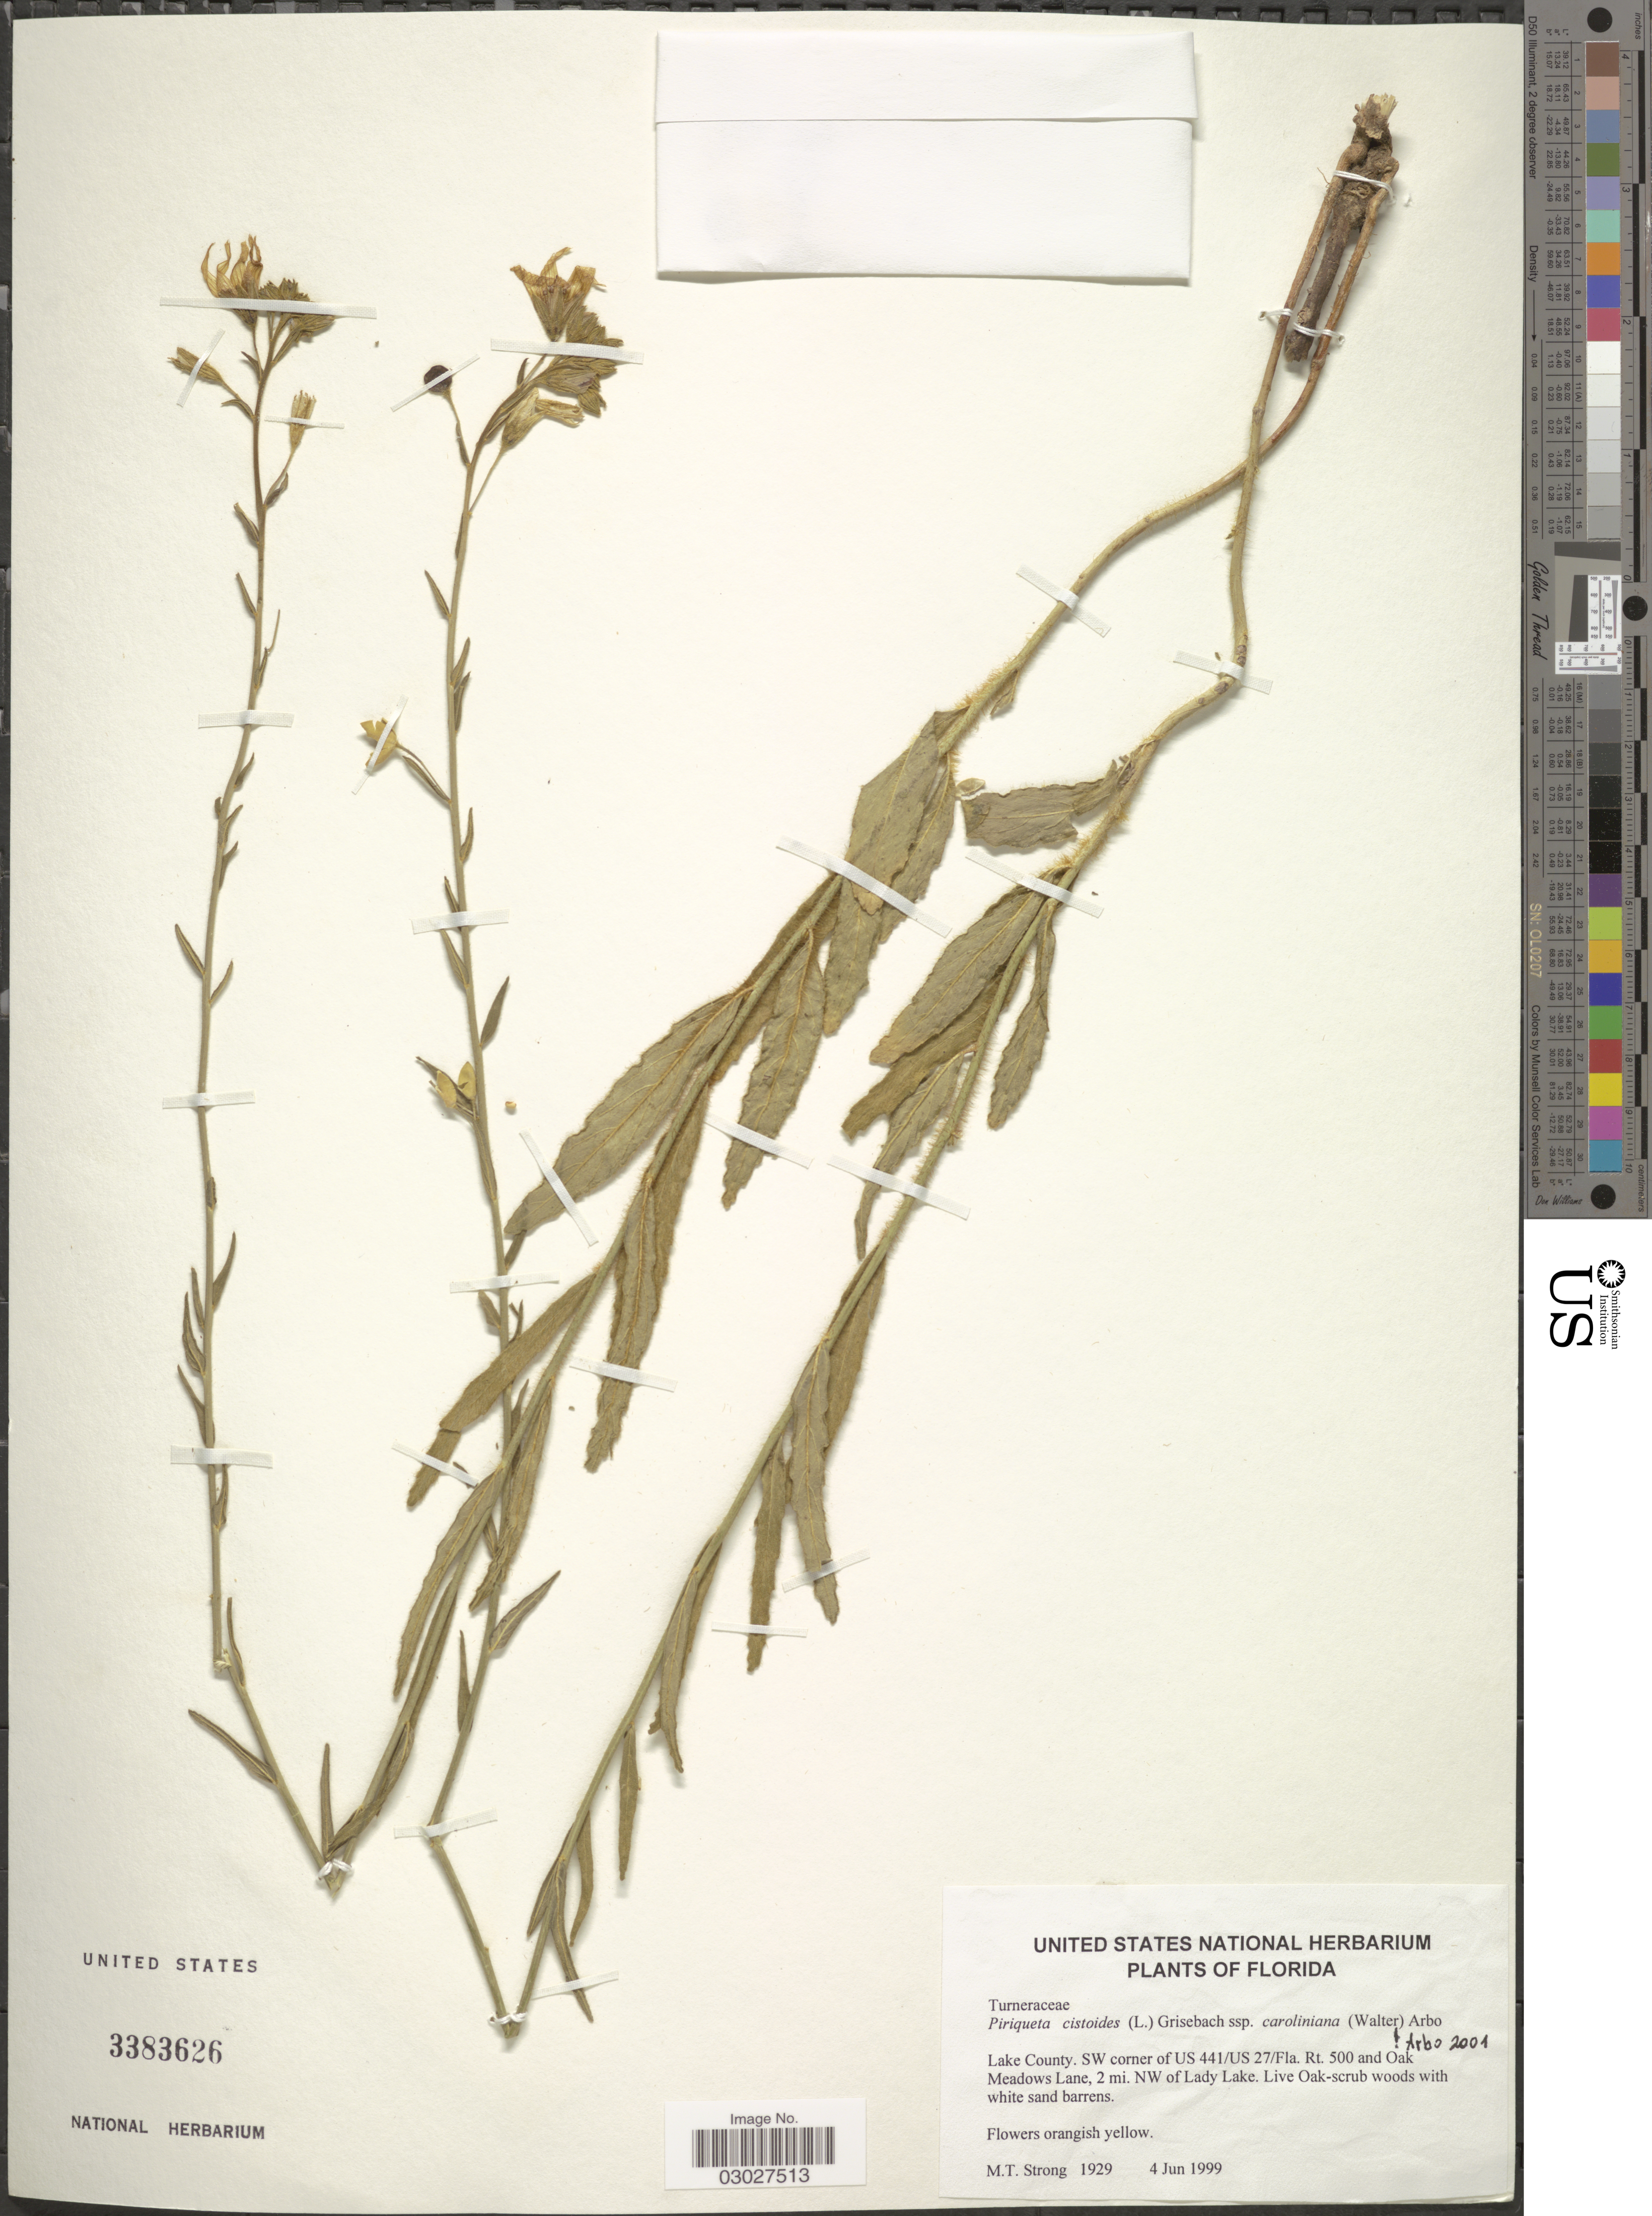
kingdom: Plantae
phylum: Tracheophyta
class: Magnoliopsida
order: Malpighiales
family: Turneraceae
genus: Piriqueta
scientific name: Piriqueta cistoides subsp. caroliniana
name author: (Walter) Arbo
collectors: M. T. Strong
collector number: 1929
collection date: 1999-06-04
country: United States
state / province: Florida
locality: Lake County. SW corner of US 441/US 27/Fla.Rt 500 and Oak Meadow Lane, 2 mi. NW of Lady Lake.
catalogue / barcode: US 3383626